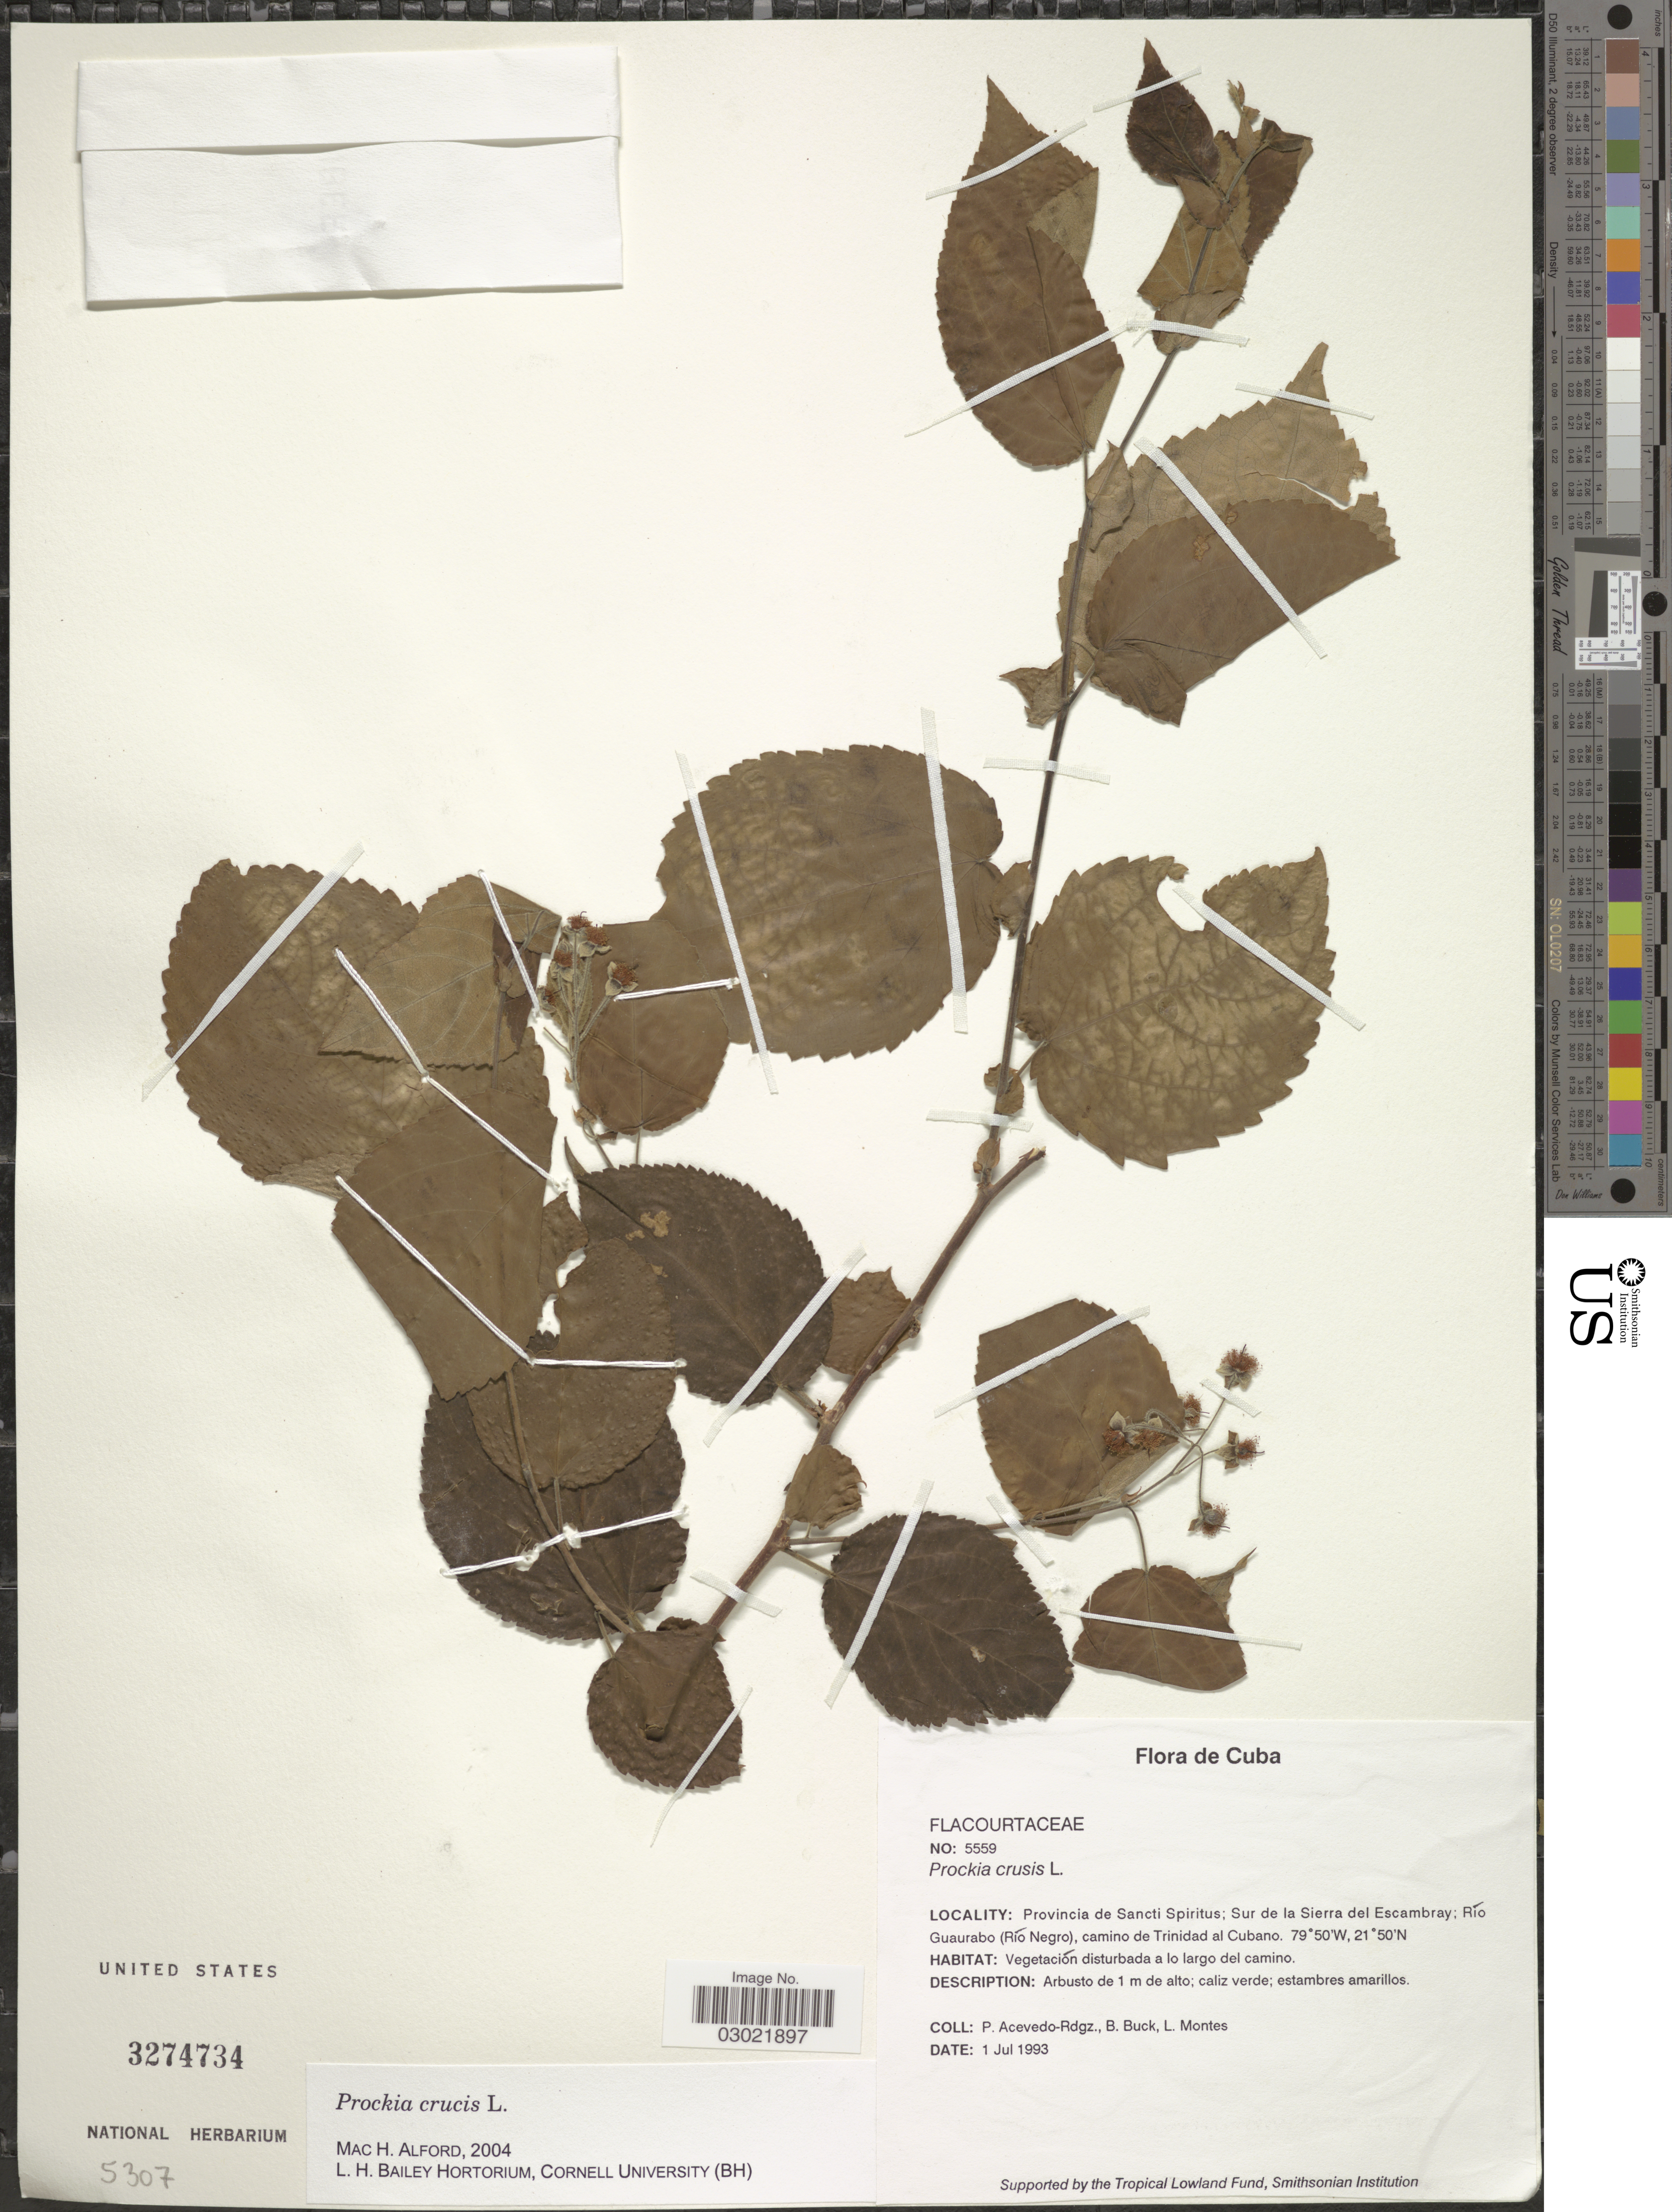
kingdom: Plantae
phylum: Tracheophyta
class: Magnoliopsida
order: Malpighiales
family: Salicaceae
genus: Prockia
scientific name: Prockia crucis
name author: P. Browne ex L.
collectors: P. Acevedo-Rodr., B. Buck & L. Montes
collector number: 5559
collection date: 1993-07-01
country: Cuba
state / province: Sancti Spíritus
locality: Sur de la Sierra del Escambray; Río Guaurabo (Río Negro), camino de Trinidad al Cubano.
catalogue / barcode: US 3274734